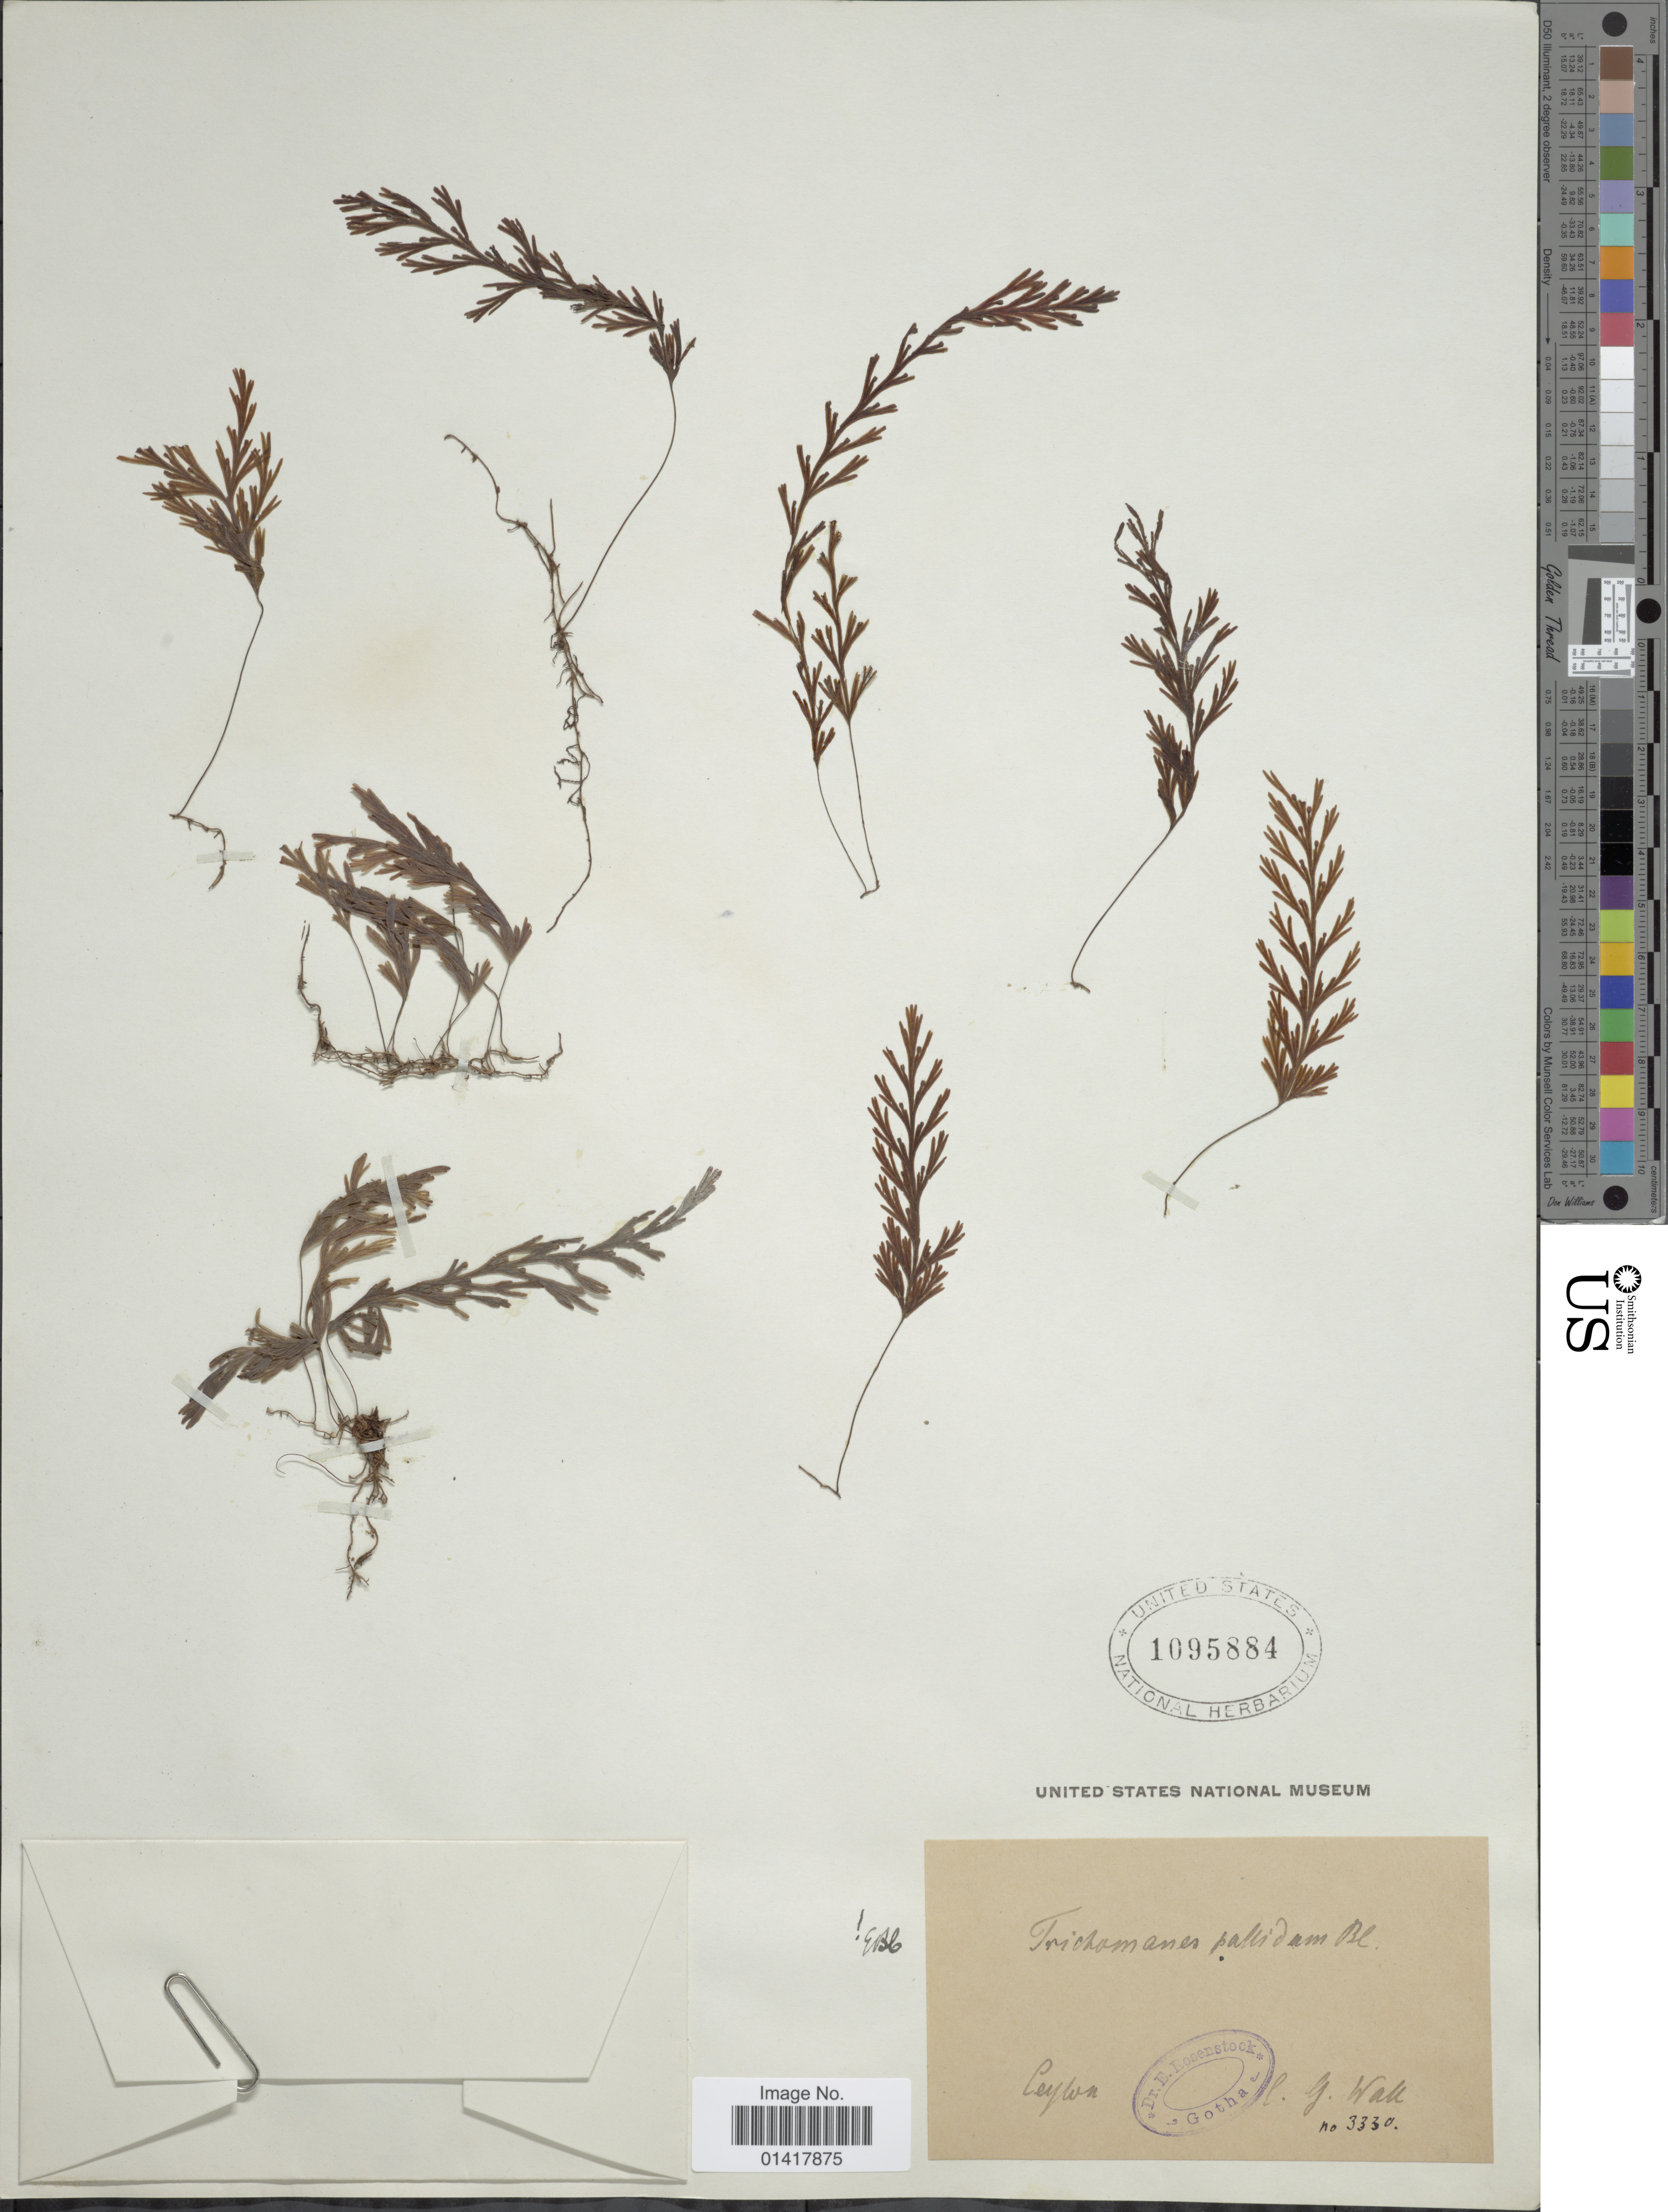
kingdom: Plantae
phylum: Tracheophyta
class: Polypodiopsida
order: Hymenophyllales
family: Hymenophyllaceae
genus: Hymenophyllum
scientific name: Hymenophyllum pallidum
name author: (Blume) Ebihara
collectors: C. Wall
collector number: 3330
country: Sri Lanka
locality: Ceylon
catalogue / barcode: US 1095884